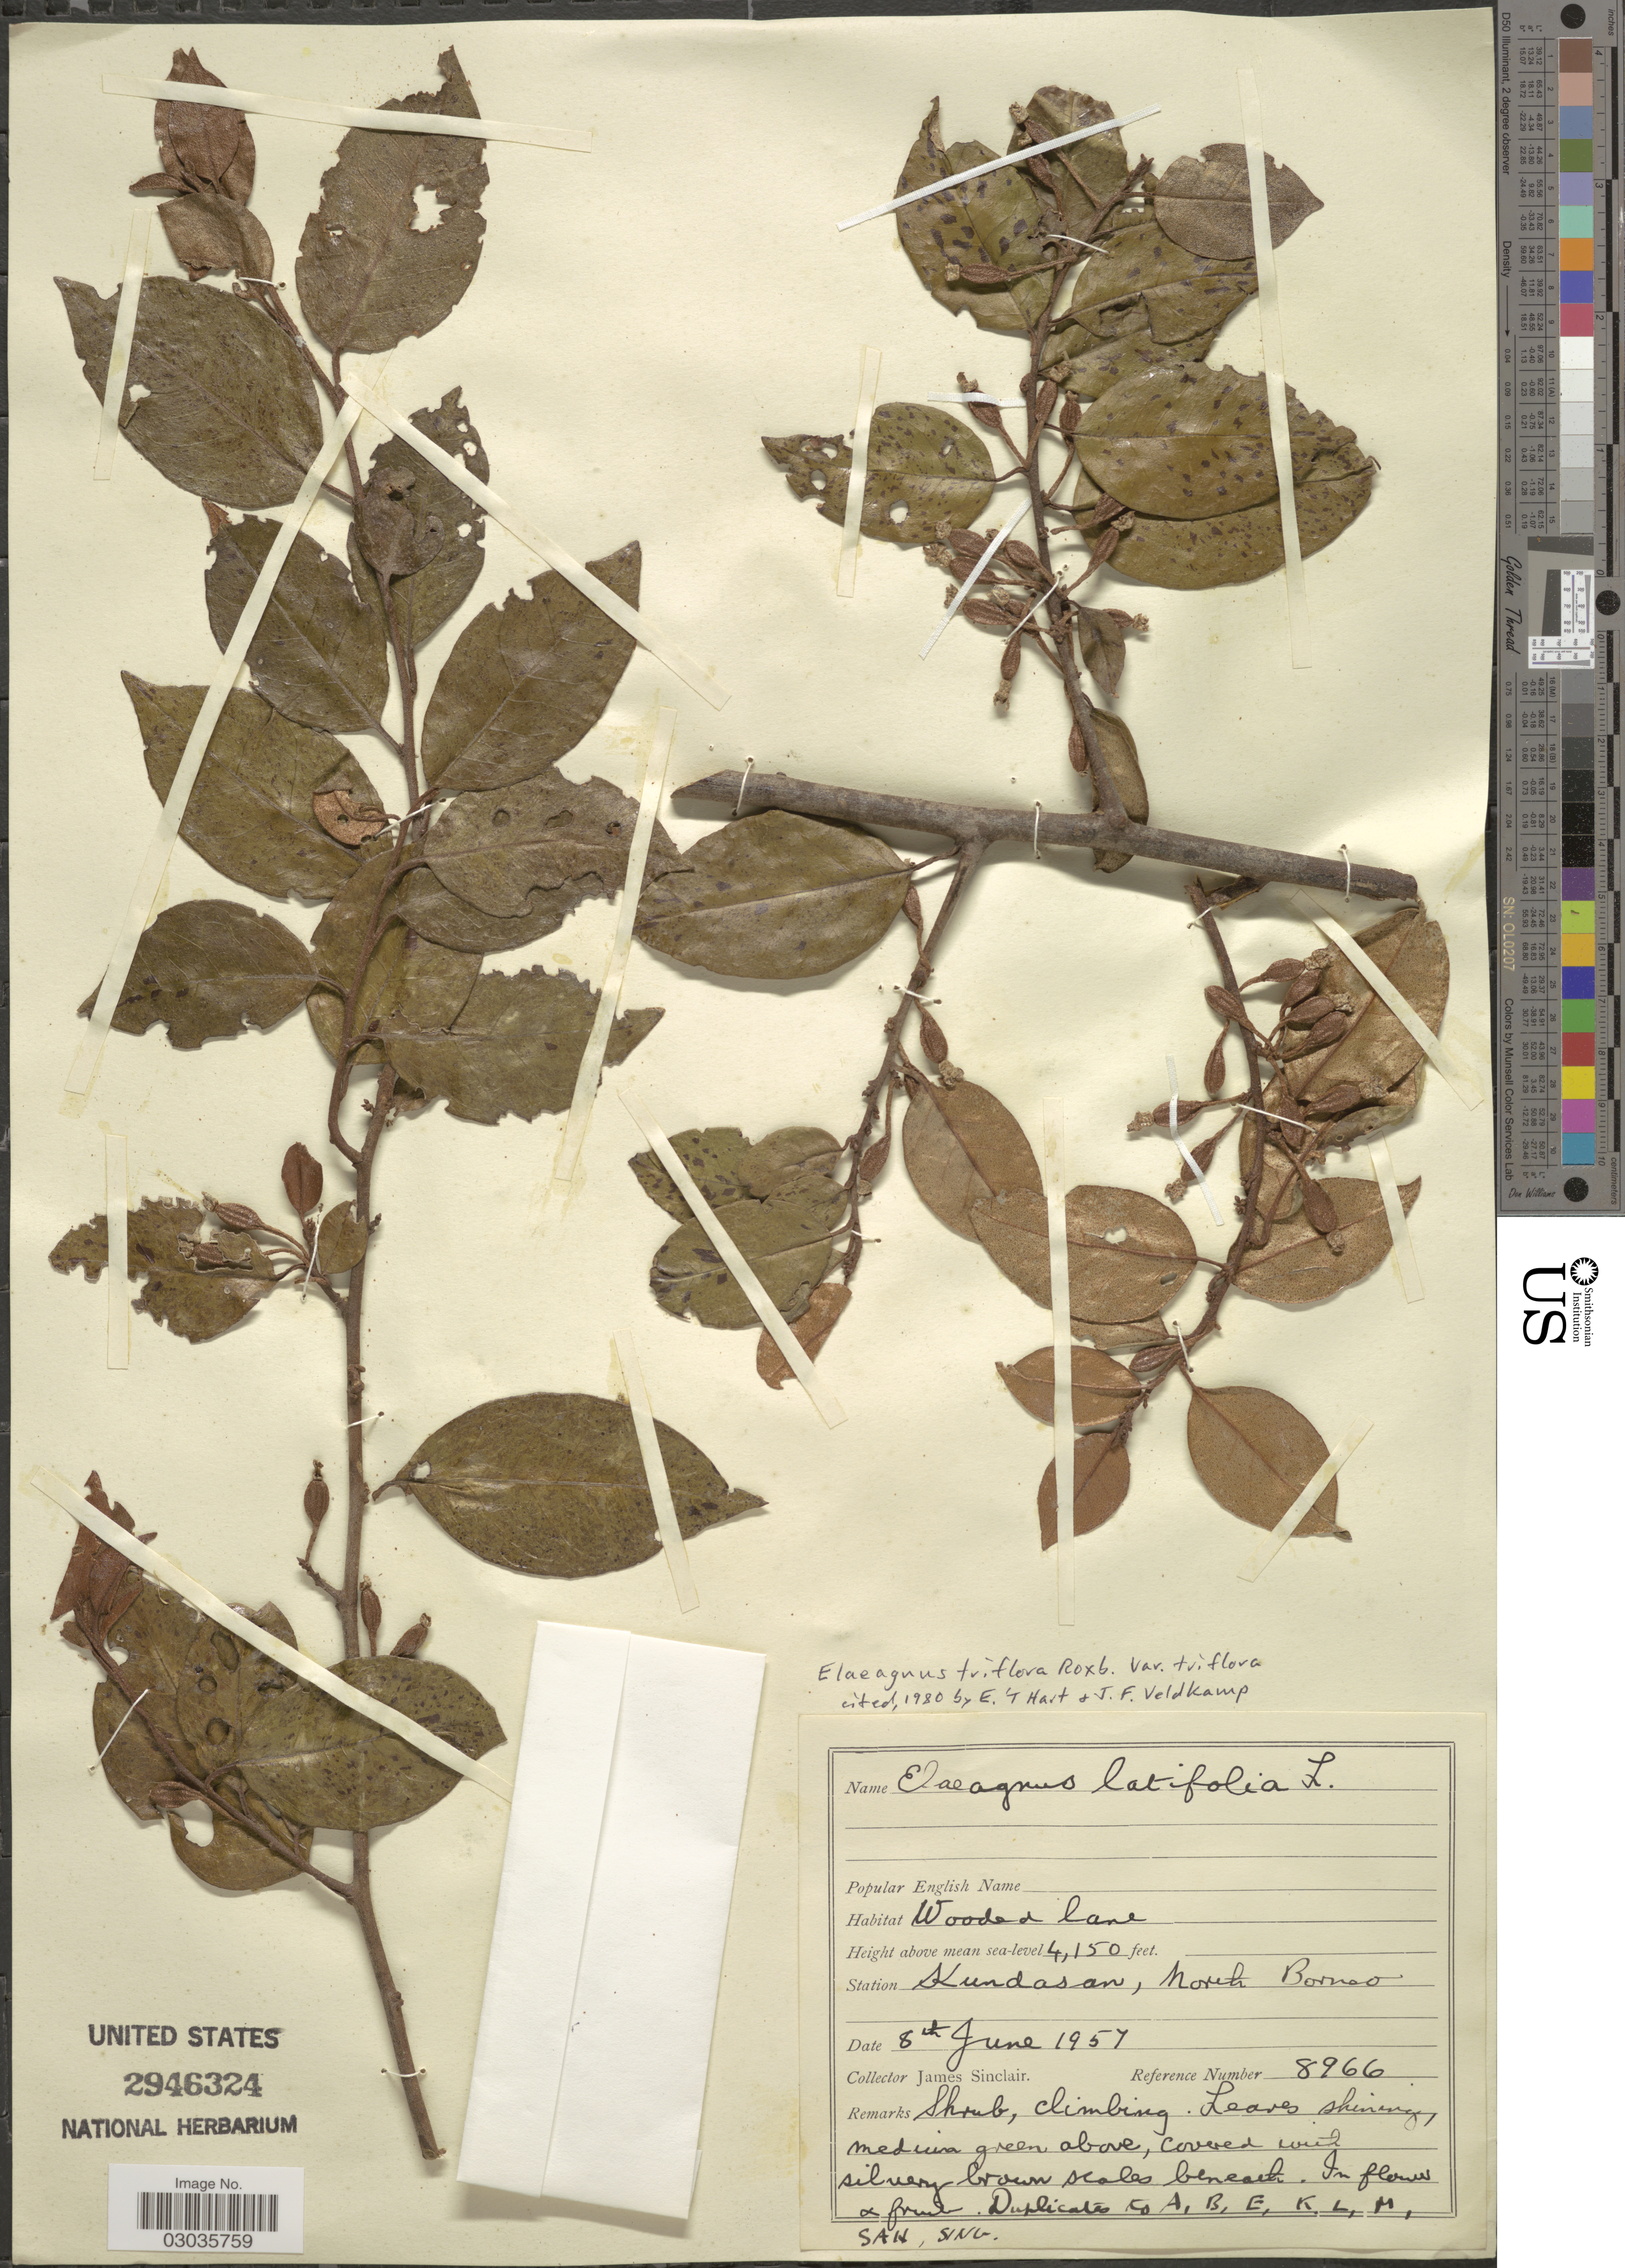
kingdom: Plantae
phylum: Tracheophyta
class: Magnoliopsida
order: Rosales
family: Elaeagnaceae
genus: Elaeagnus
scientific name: Elaeagnus triflora var. triflora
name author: Roxb.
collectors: J. Sinclair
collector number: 8966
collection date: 1957-06-08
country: Malaysia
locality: Station Kundasan, North Borneo.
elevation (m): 1265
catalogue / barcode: US 2946324